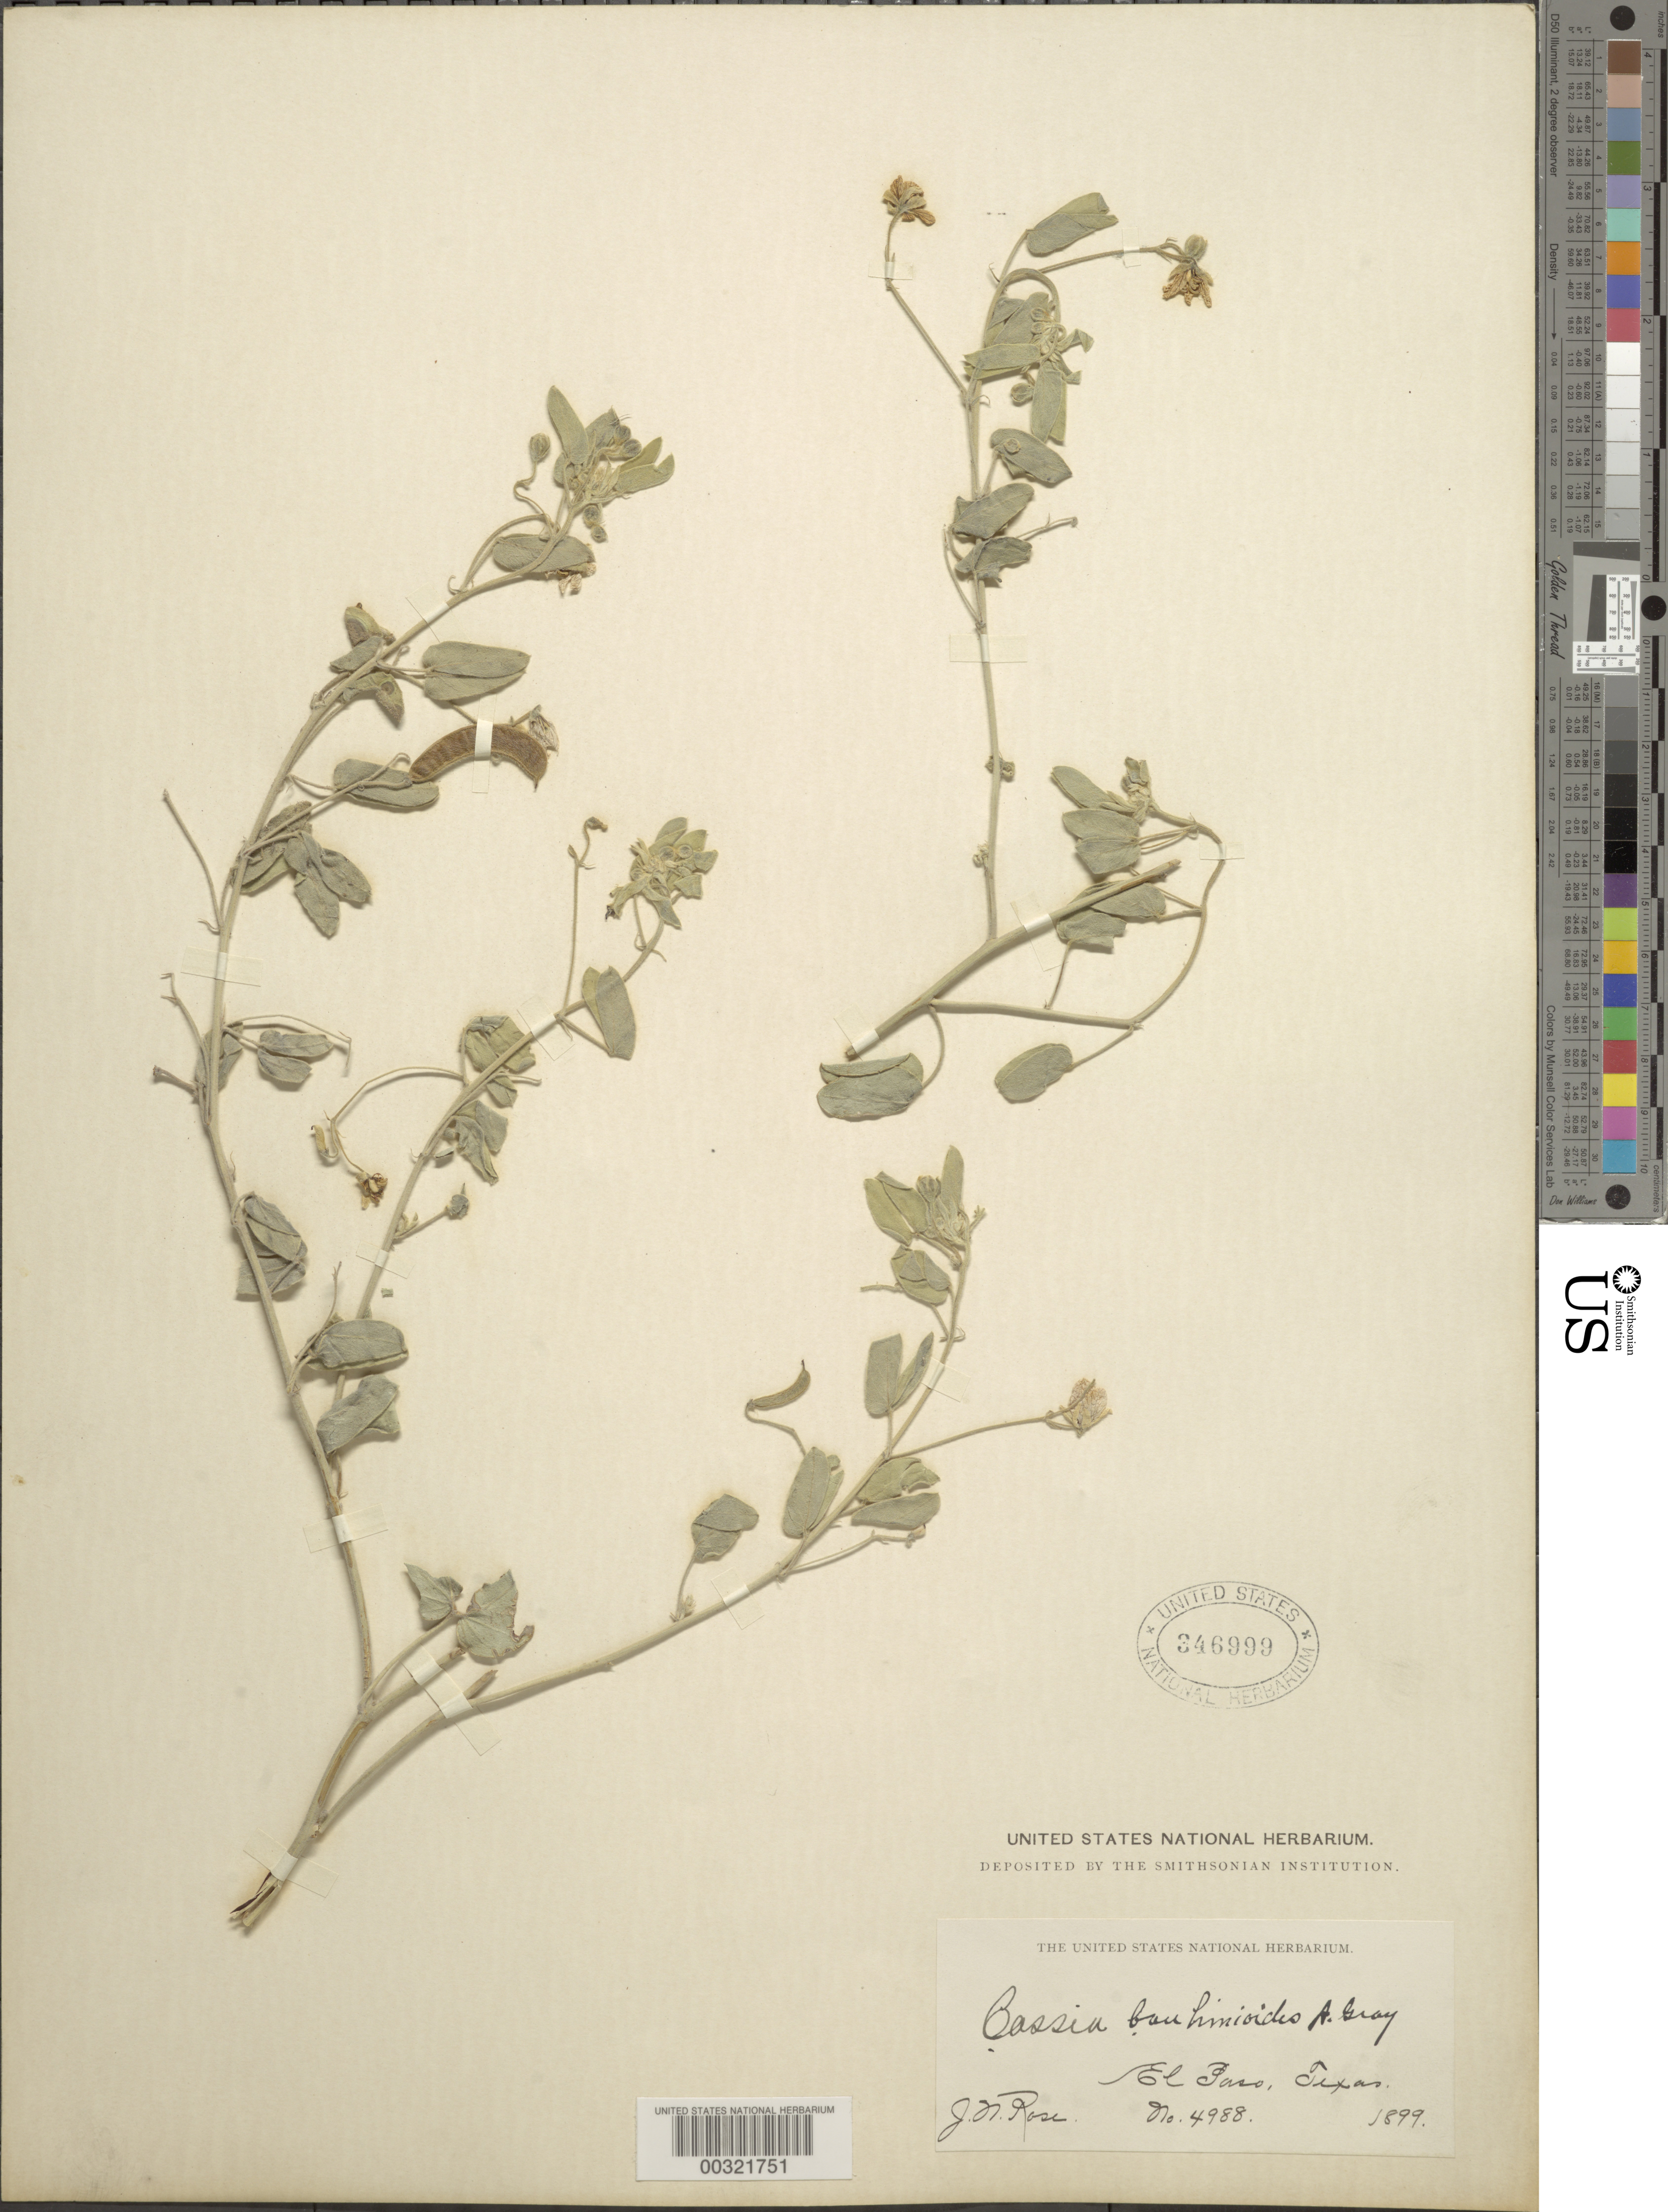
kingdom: Plantae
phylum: Tracheophyta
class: Magnoliopsida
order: Fabales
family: Fabaceae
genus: Senna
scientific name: Senna bauhinioides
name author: (A. Gray) H.S. Irwin & Barneby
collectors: J. N. Rose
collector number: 4988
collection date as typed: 1899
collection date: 1899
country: United States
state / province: Texas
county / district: El Paso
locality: El Paso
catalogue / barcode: US 346999